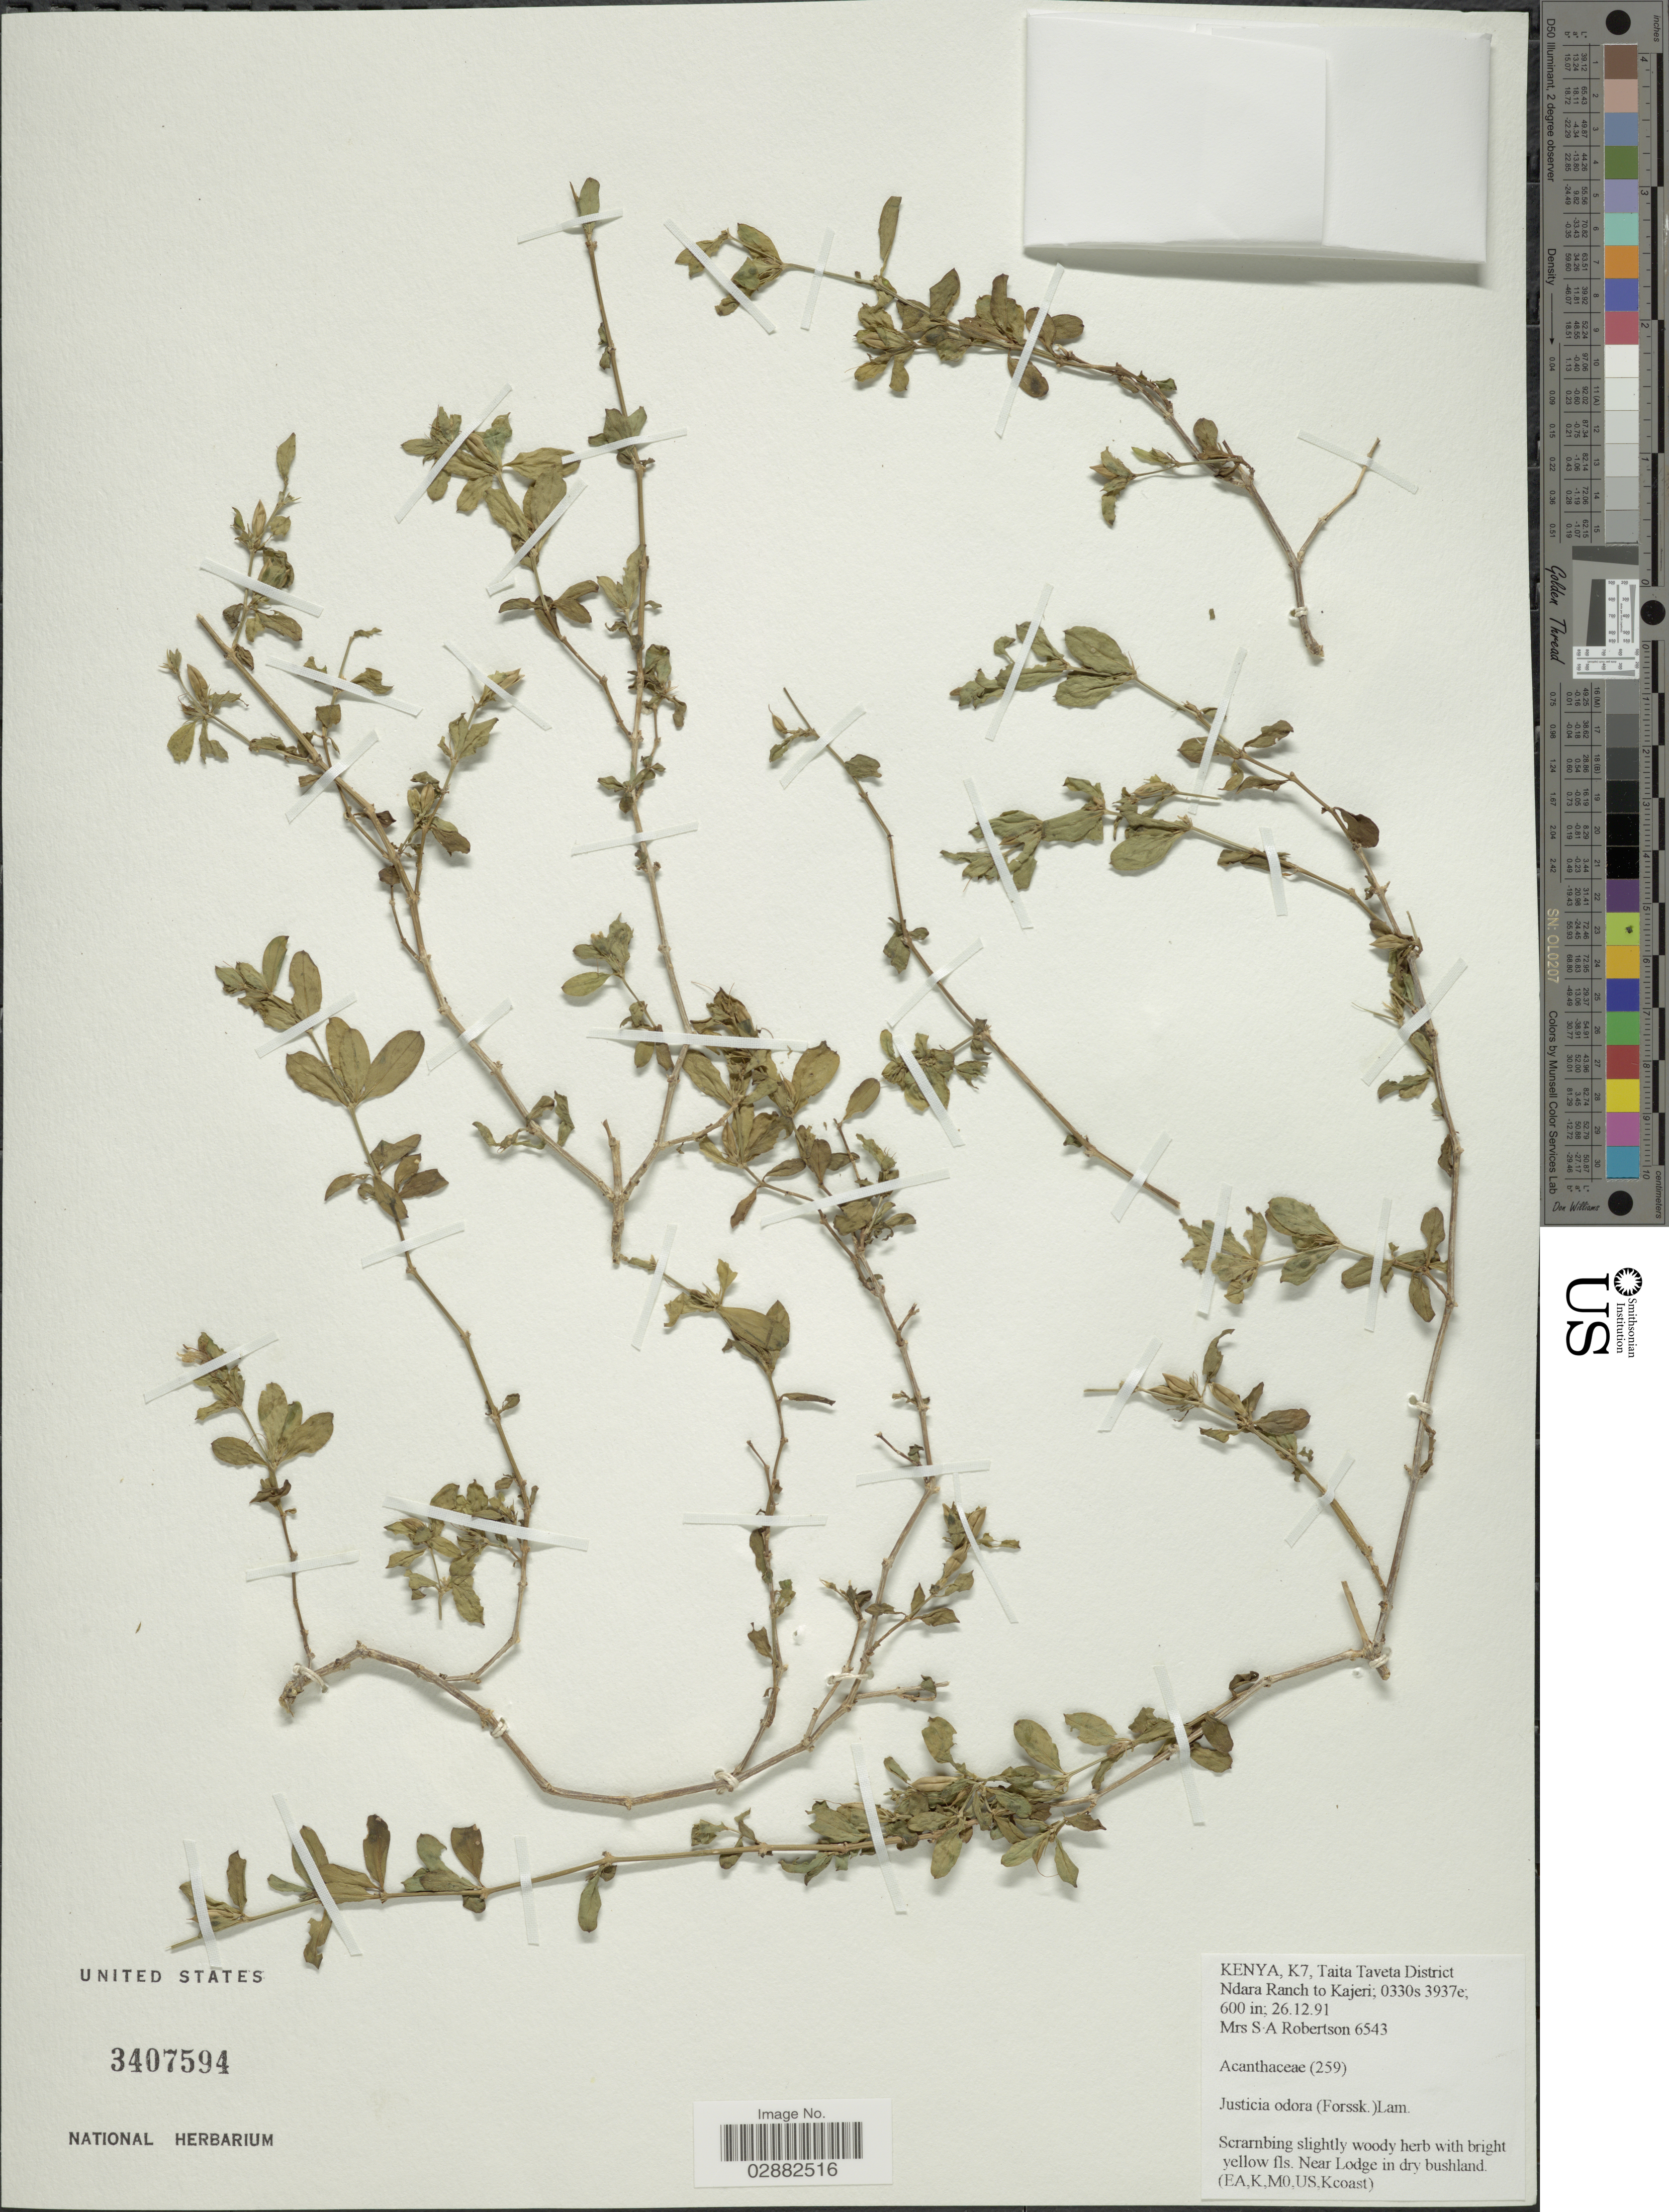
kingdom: Plantae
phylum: Tracheophyta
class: Magnoliopsida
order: Lamiales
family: Acanthaceae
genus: Justicia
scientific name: Justicia odora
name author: (Forssk.) Lam.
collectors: S. Robertson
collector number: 6543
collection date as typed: Transcribed d/m/y: 26/12/91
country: Kenya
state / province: Taita Taveta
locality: K7, Taita Taveta District, Ndara Ranch to Kajeri.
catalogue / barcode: US 3407594